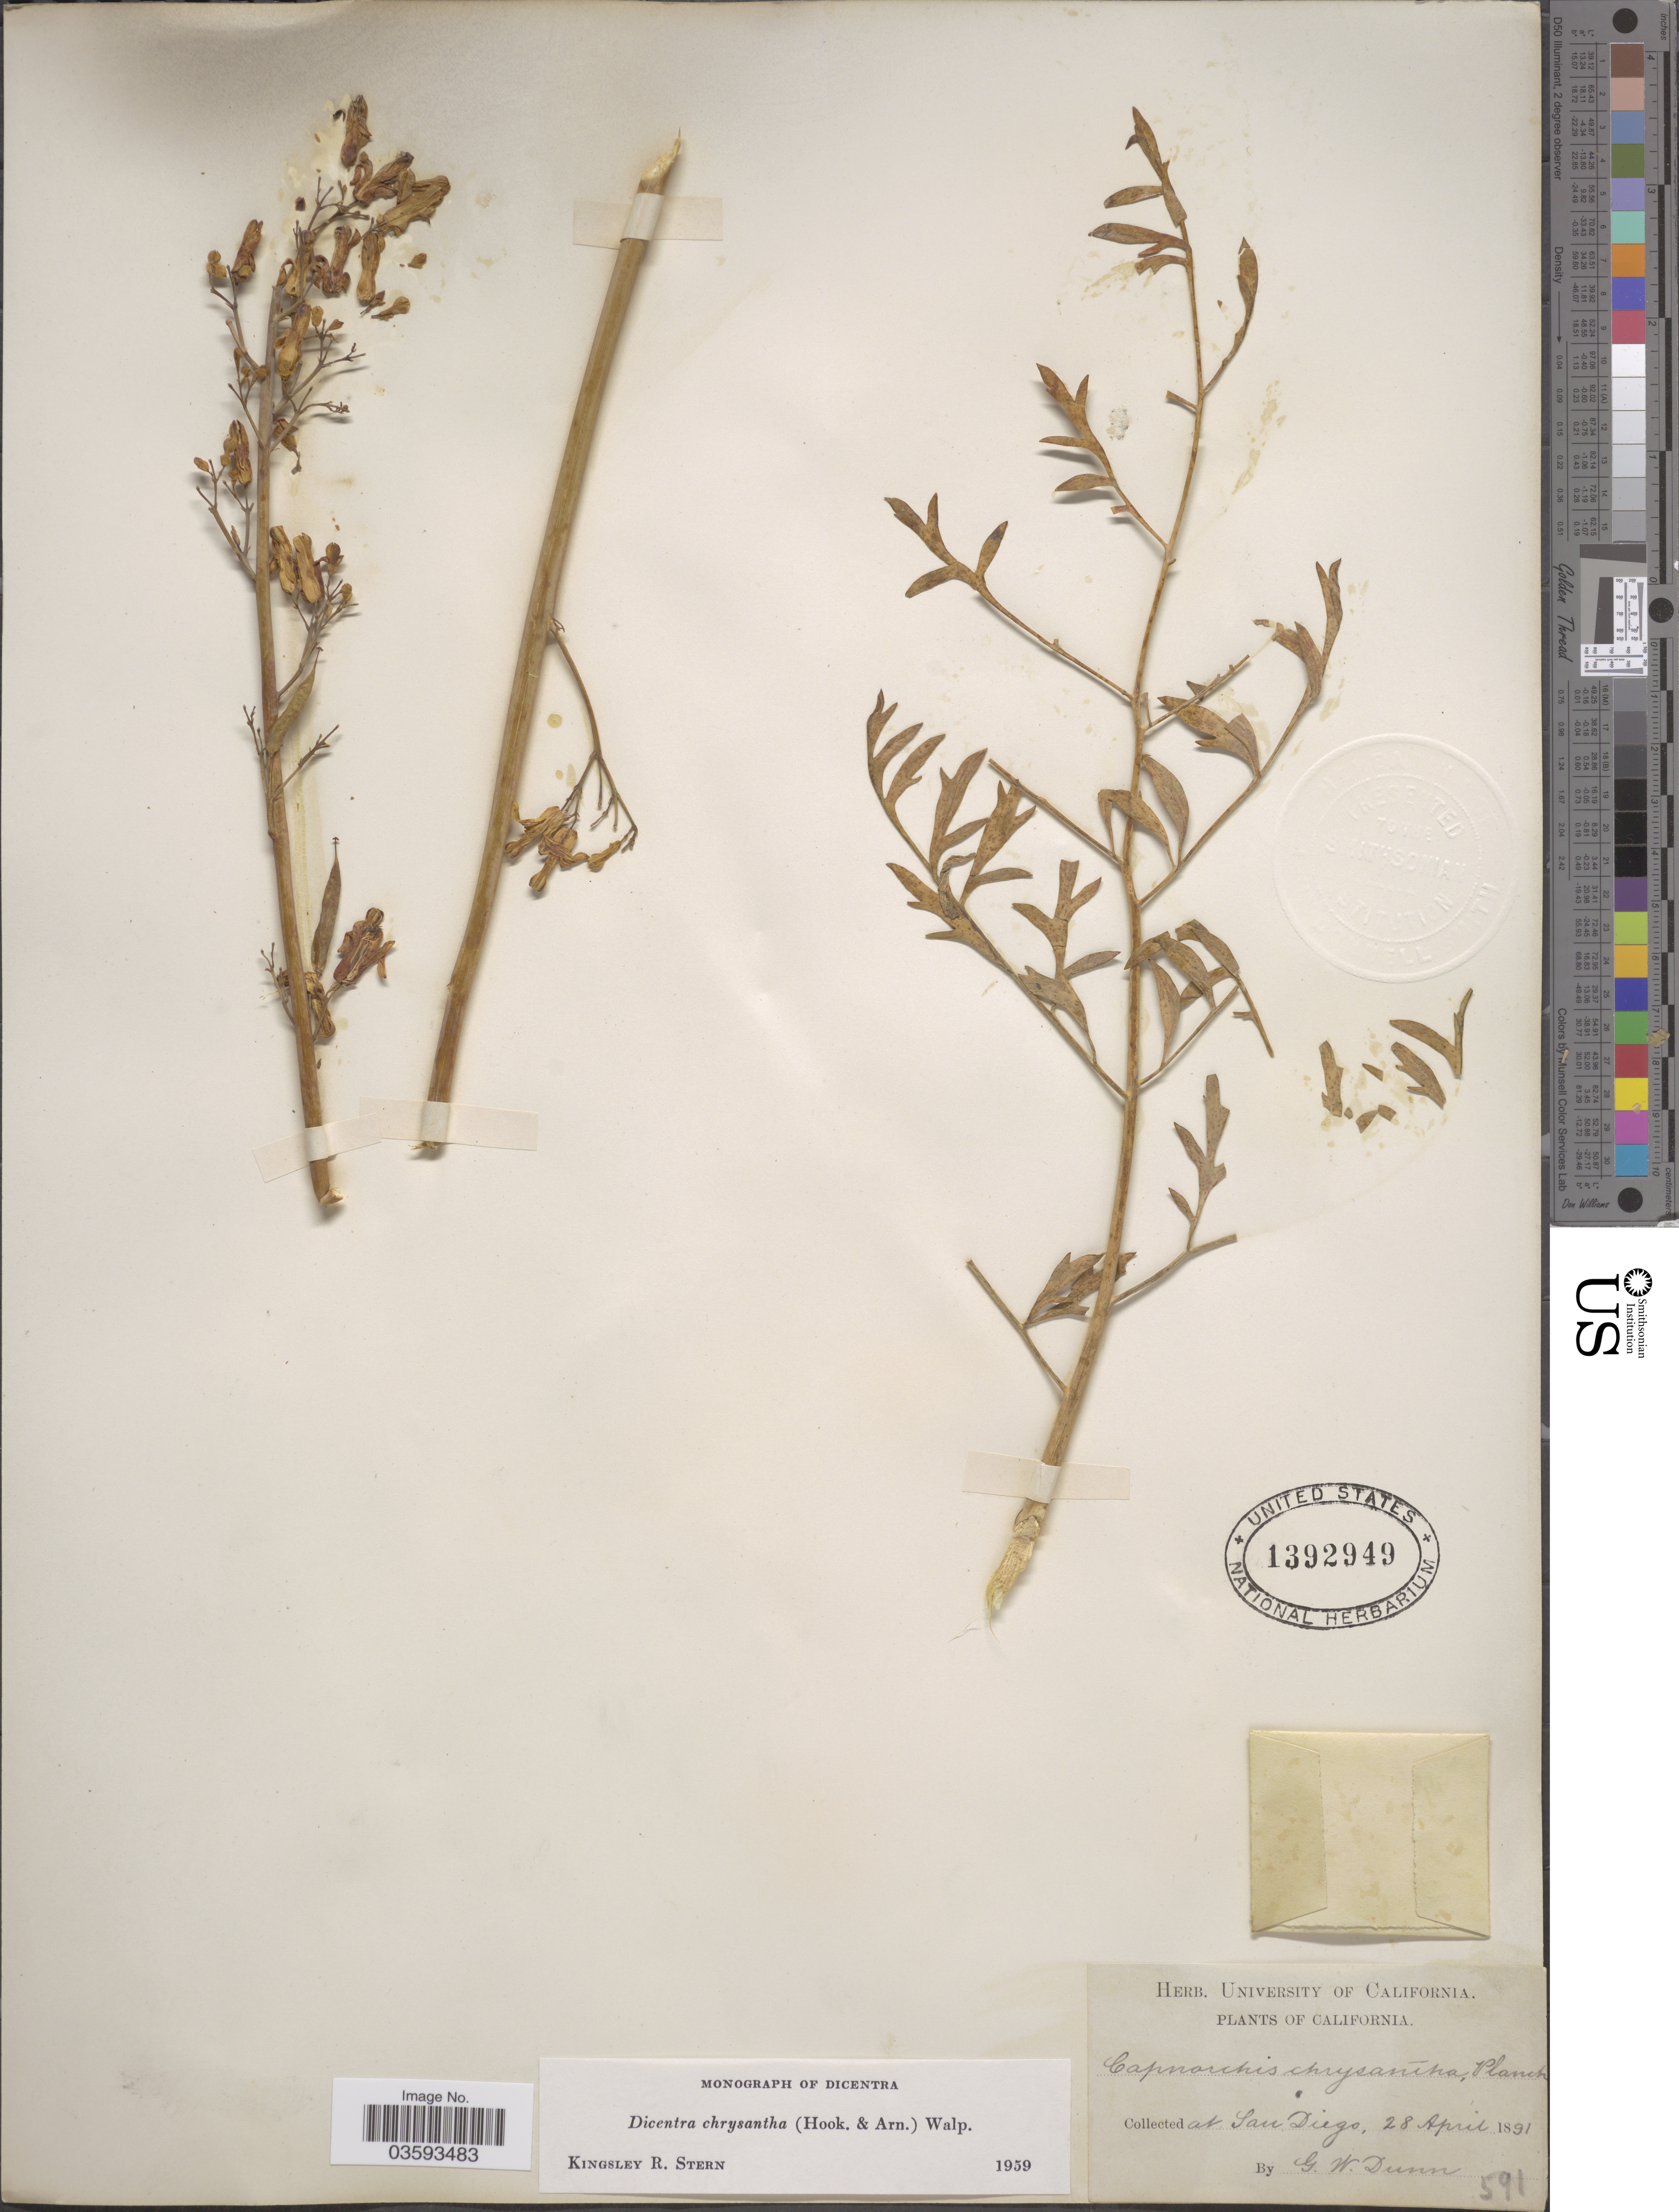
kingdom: Plantae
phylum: Tracheophyta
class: Magnoliopsida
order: Ranunculales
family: Papaveraceae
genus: Ehrendorferia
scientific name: Ehrendorferia chrysantha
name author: (Hook. & Arn.) Rylander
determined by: Strong, M. T., (US), Smithsonian Institution - National Museum of Natural History (UNITED STATES)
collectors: G. W.Dunn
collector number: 591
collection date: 1891-04-28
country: United States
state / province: California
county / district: San Diego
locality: San Diego.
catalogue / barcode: US 1392949